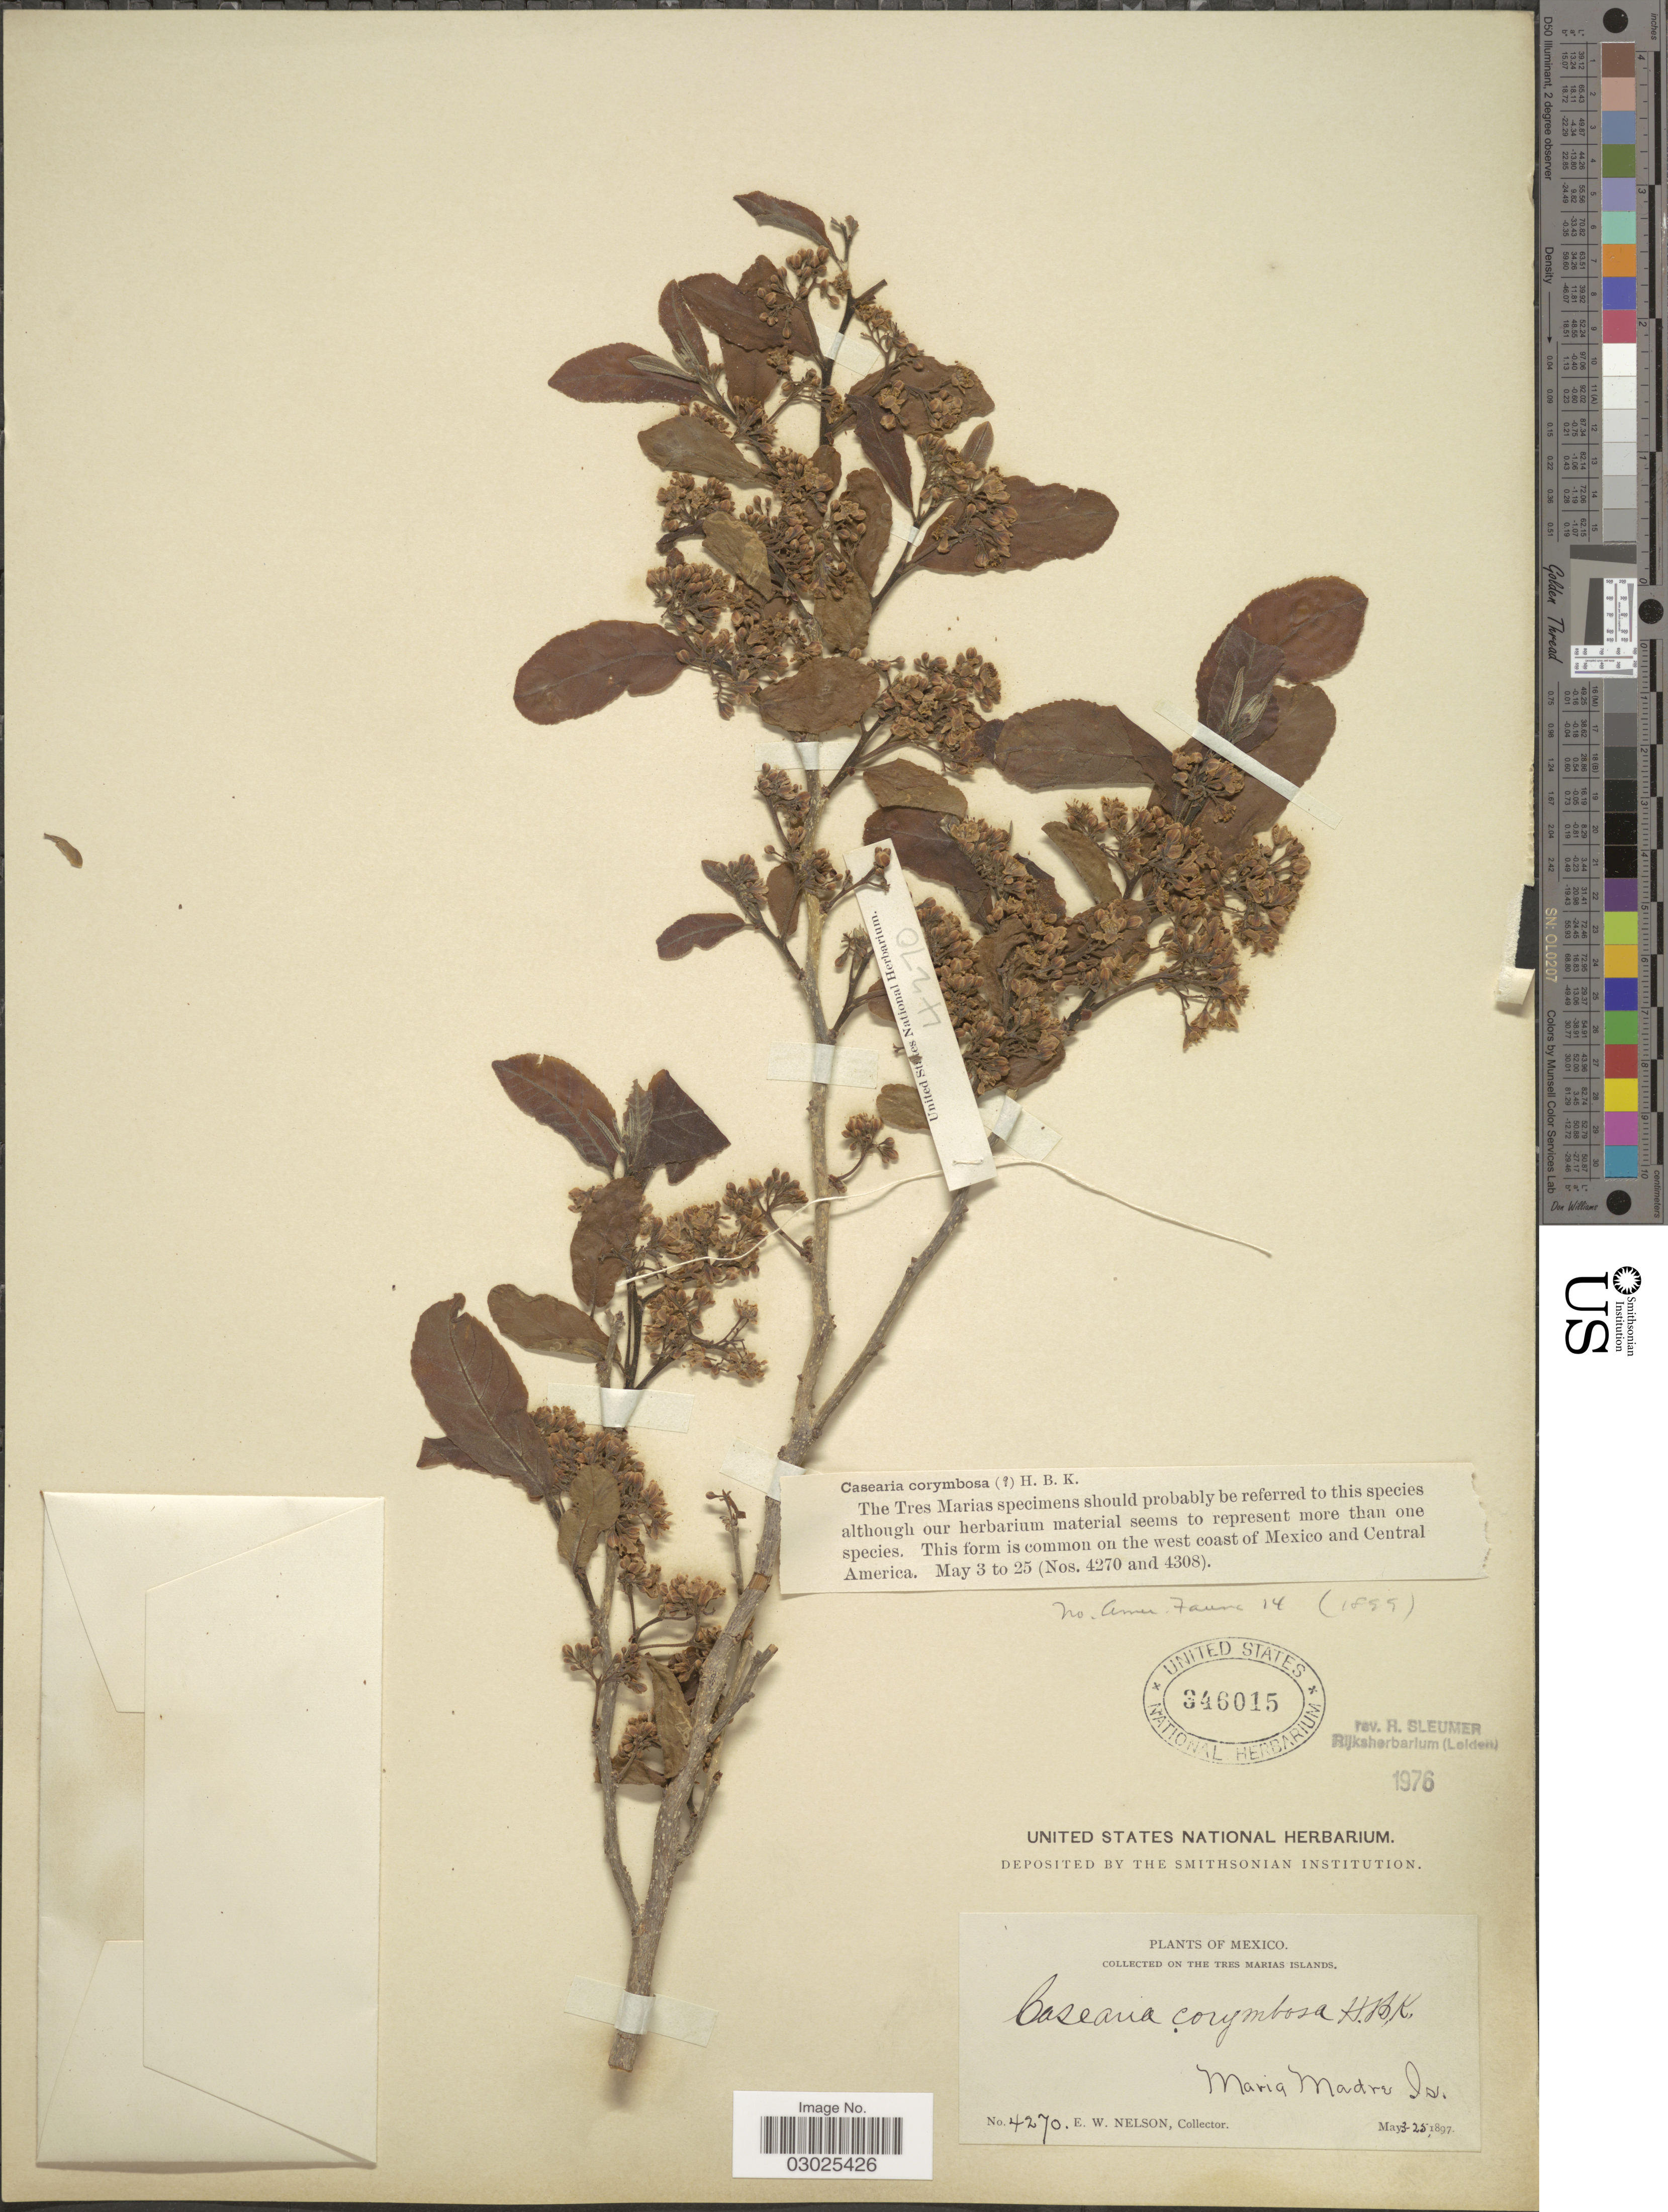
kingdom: Plantae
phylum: Tracheophyta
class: Magnoliopsida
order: Malpighiales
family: Salicaceae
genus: Casearia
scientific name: Casearia corymbosa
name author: Kunth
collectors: E. W. Nelson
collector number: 4270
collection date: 1897-05-03/1897-05-25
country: Mexico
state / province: Nayarit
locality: Tres Marias Islands. Maria Madre Is.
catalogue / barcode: US 346015